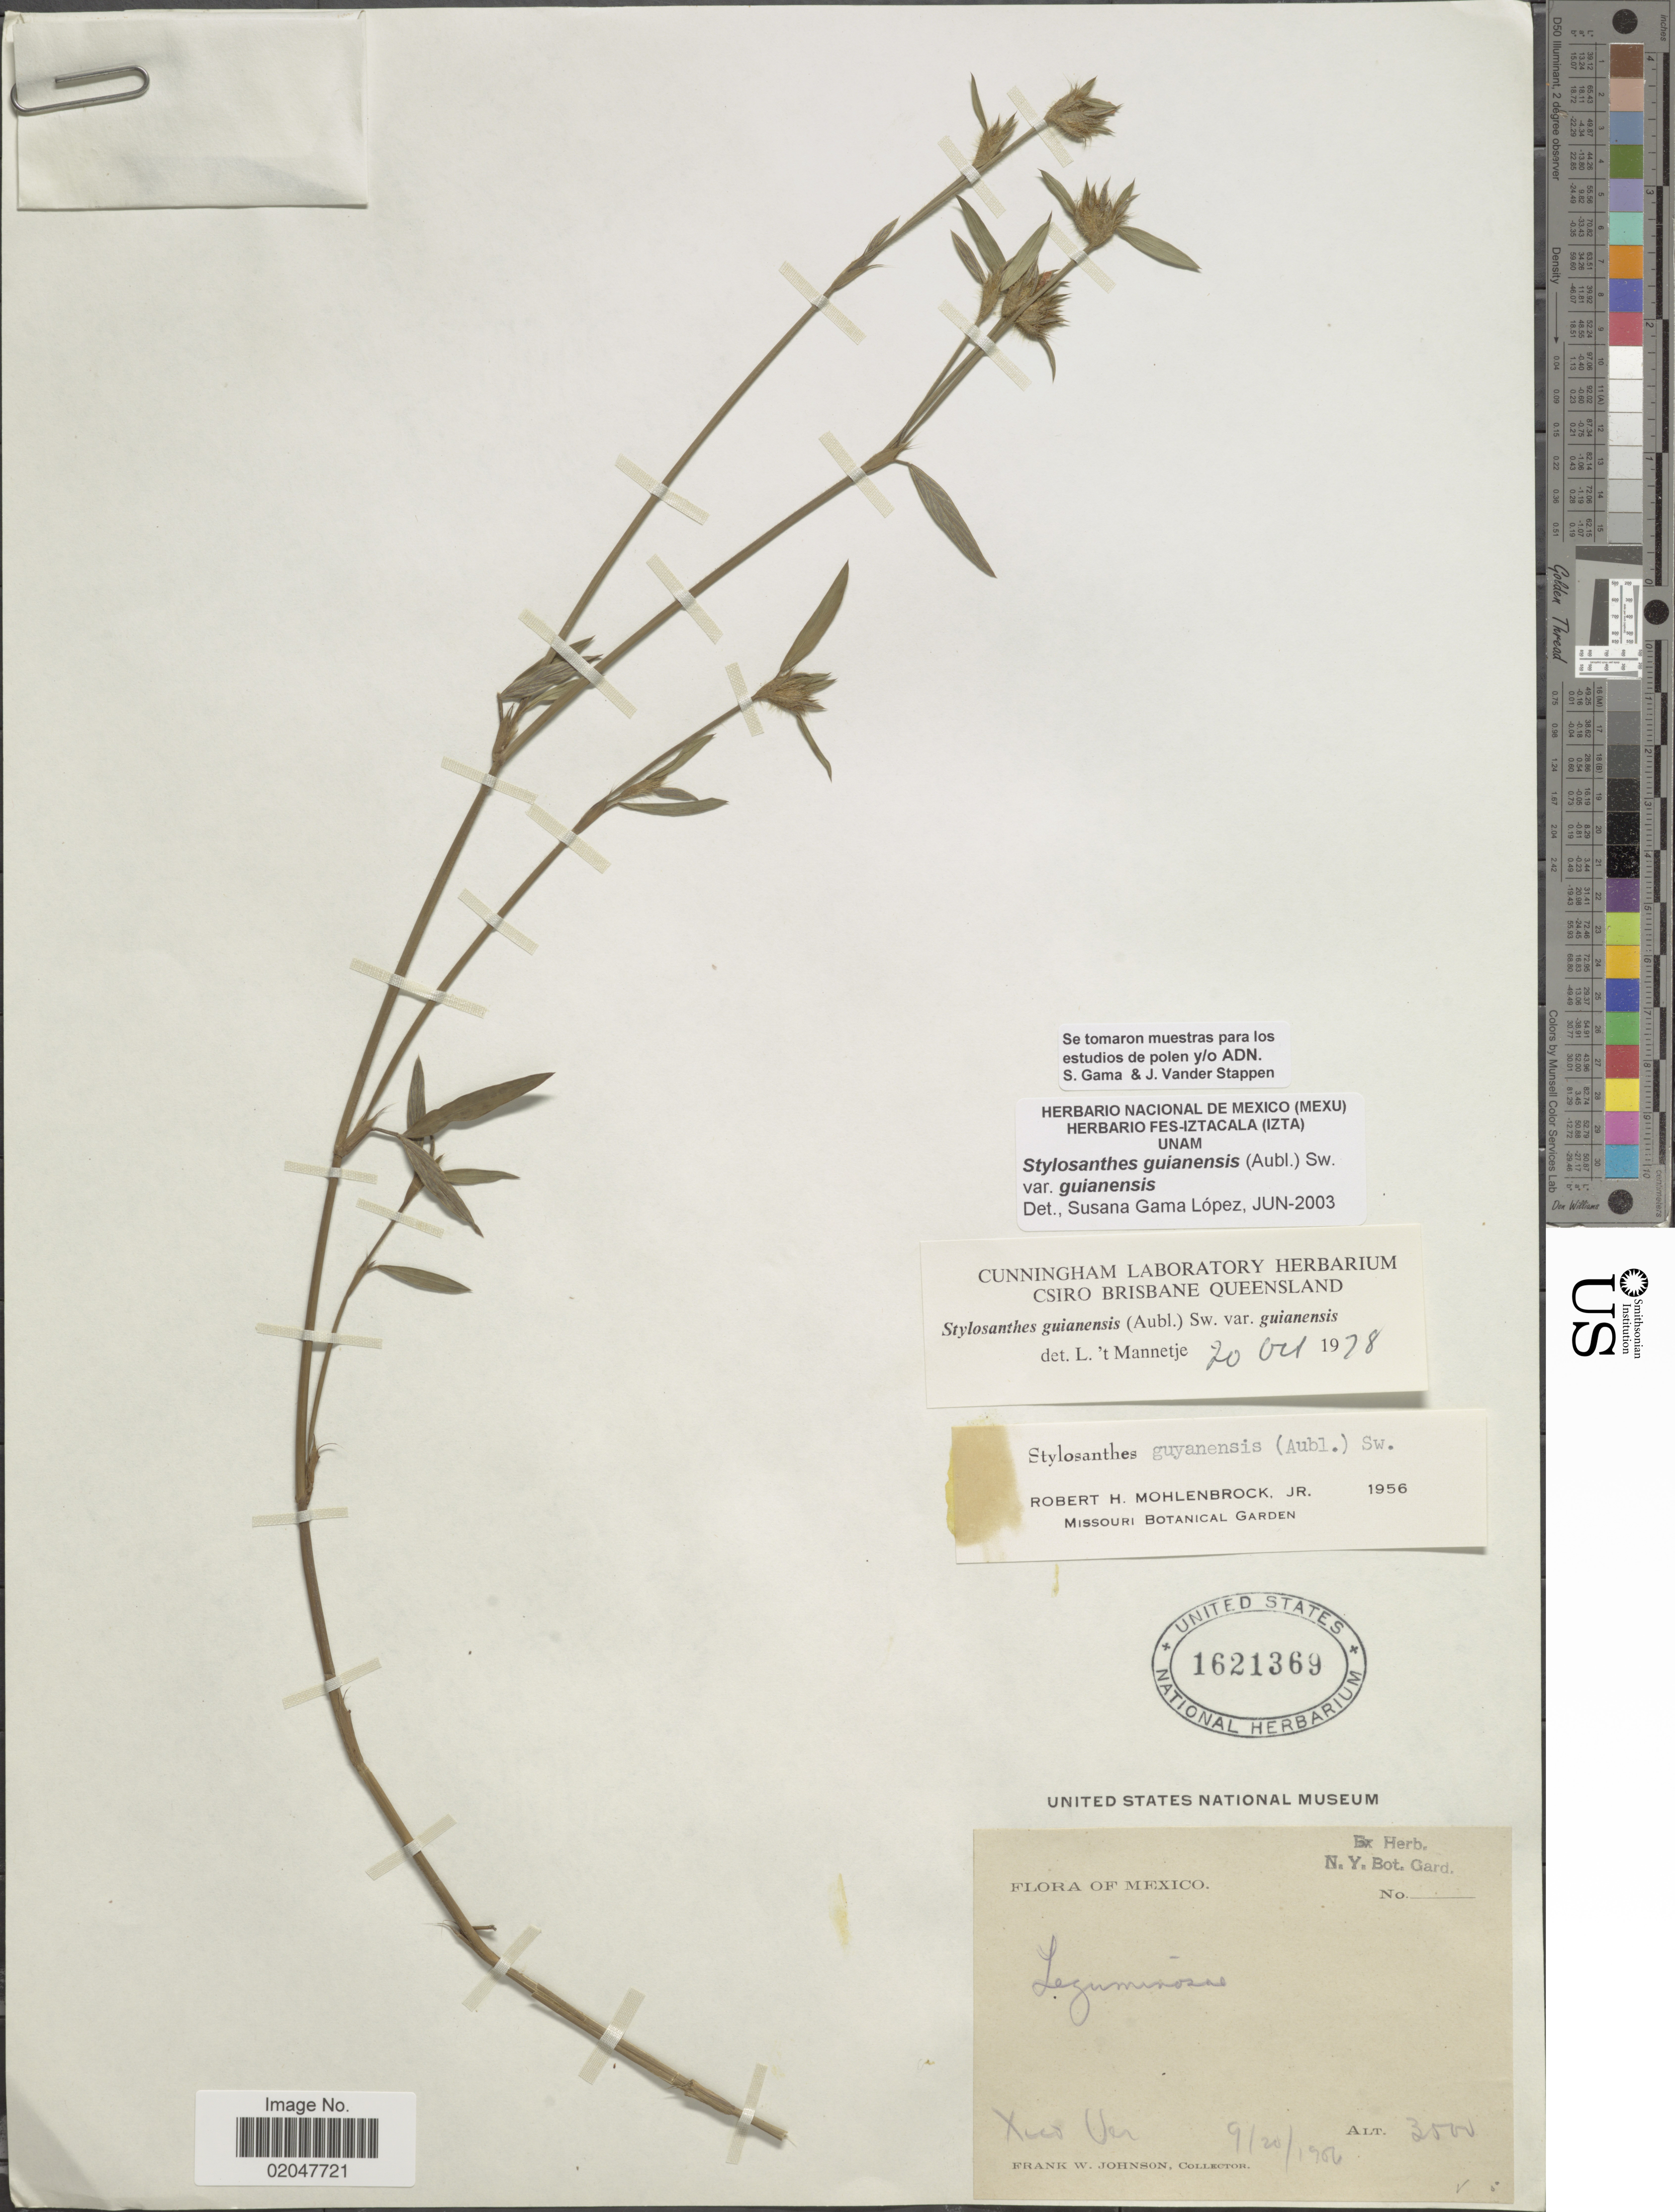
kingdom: Plantae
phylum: Tracheophyta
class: Magnoliopsida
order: Fabales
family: Fabaceae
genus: Stylosanthes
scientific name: Stylosanthes guianensis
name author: (Aubl.) Sw.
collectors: F. W. Johnson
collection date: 1906-09-20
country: Mexico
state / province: Veracruz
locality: Xico, Ver.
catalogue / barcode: US 1621369